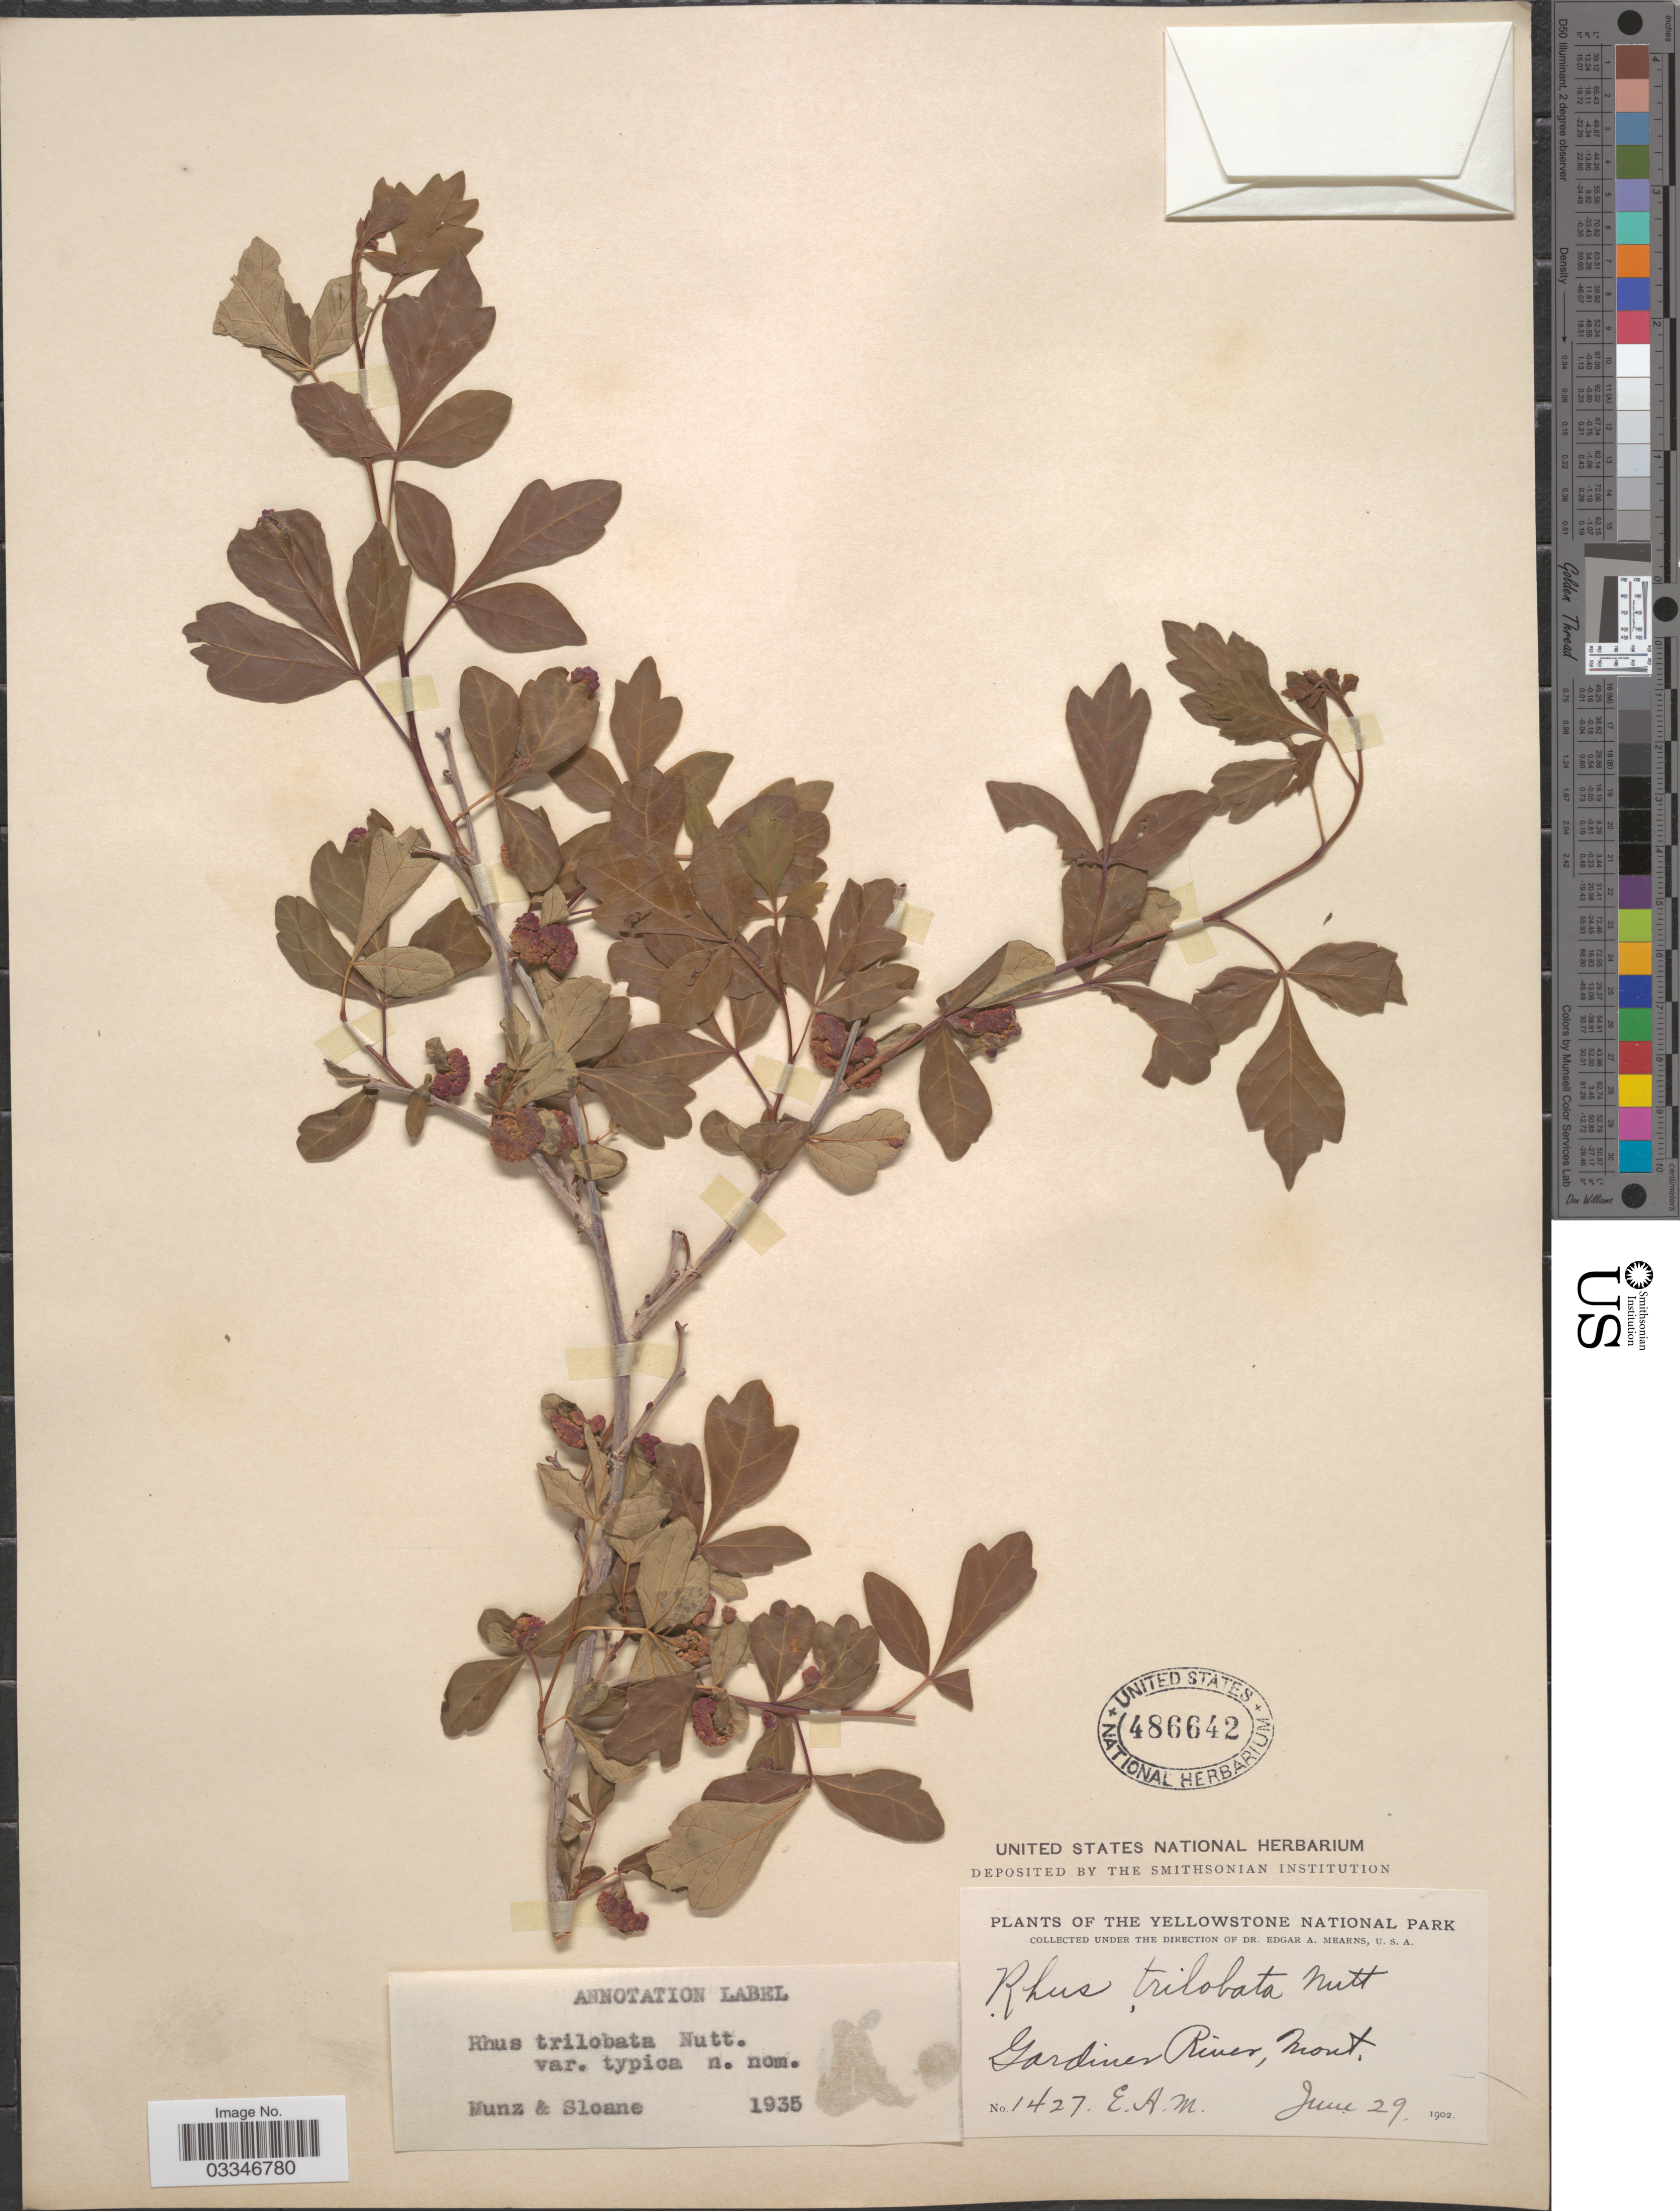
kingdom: Plantae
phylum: Tracheophyta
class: Magnoliopsida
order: Sapindales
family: Anacardiaceae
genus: Rhus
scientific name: Rhus trilobata var. typica Munz & Sloane ined.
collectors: E. A. Mearns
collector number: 1427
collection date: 1902-06-29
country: United States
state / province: Montana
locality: The Yellowstone National Park. Gardiner River.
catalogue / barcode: US 486642